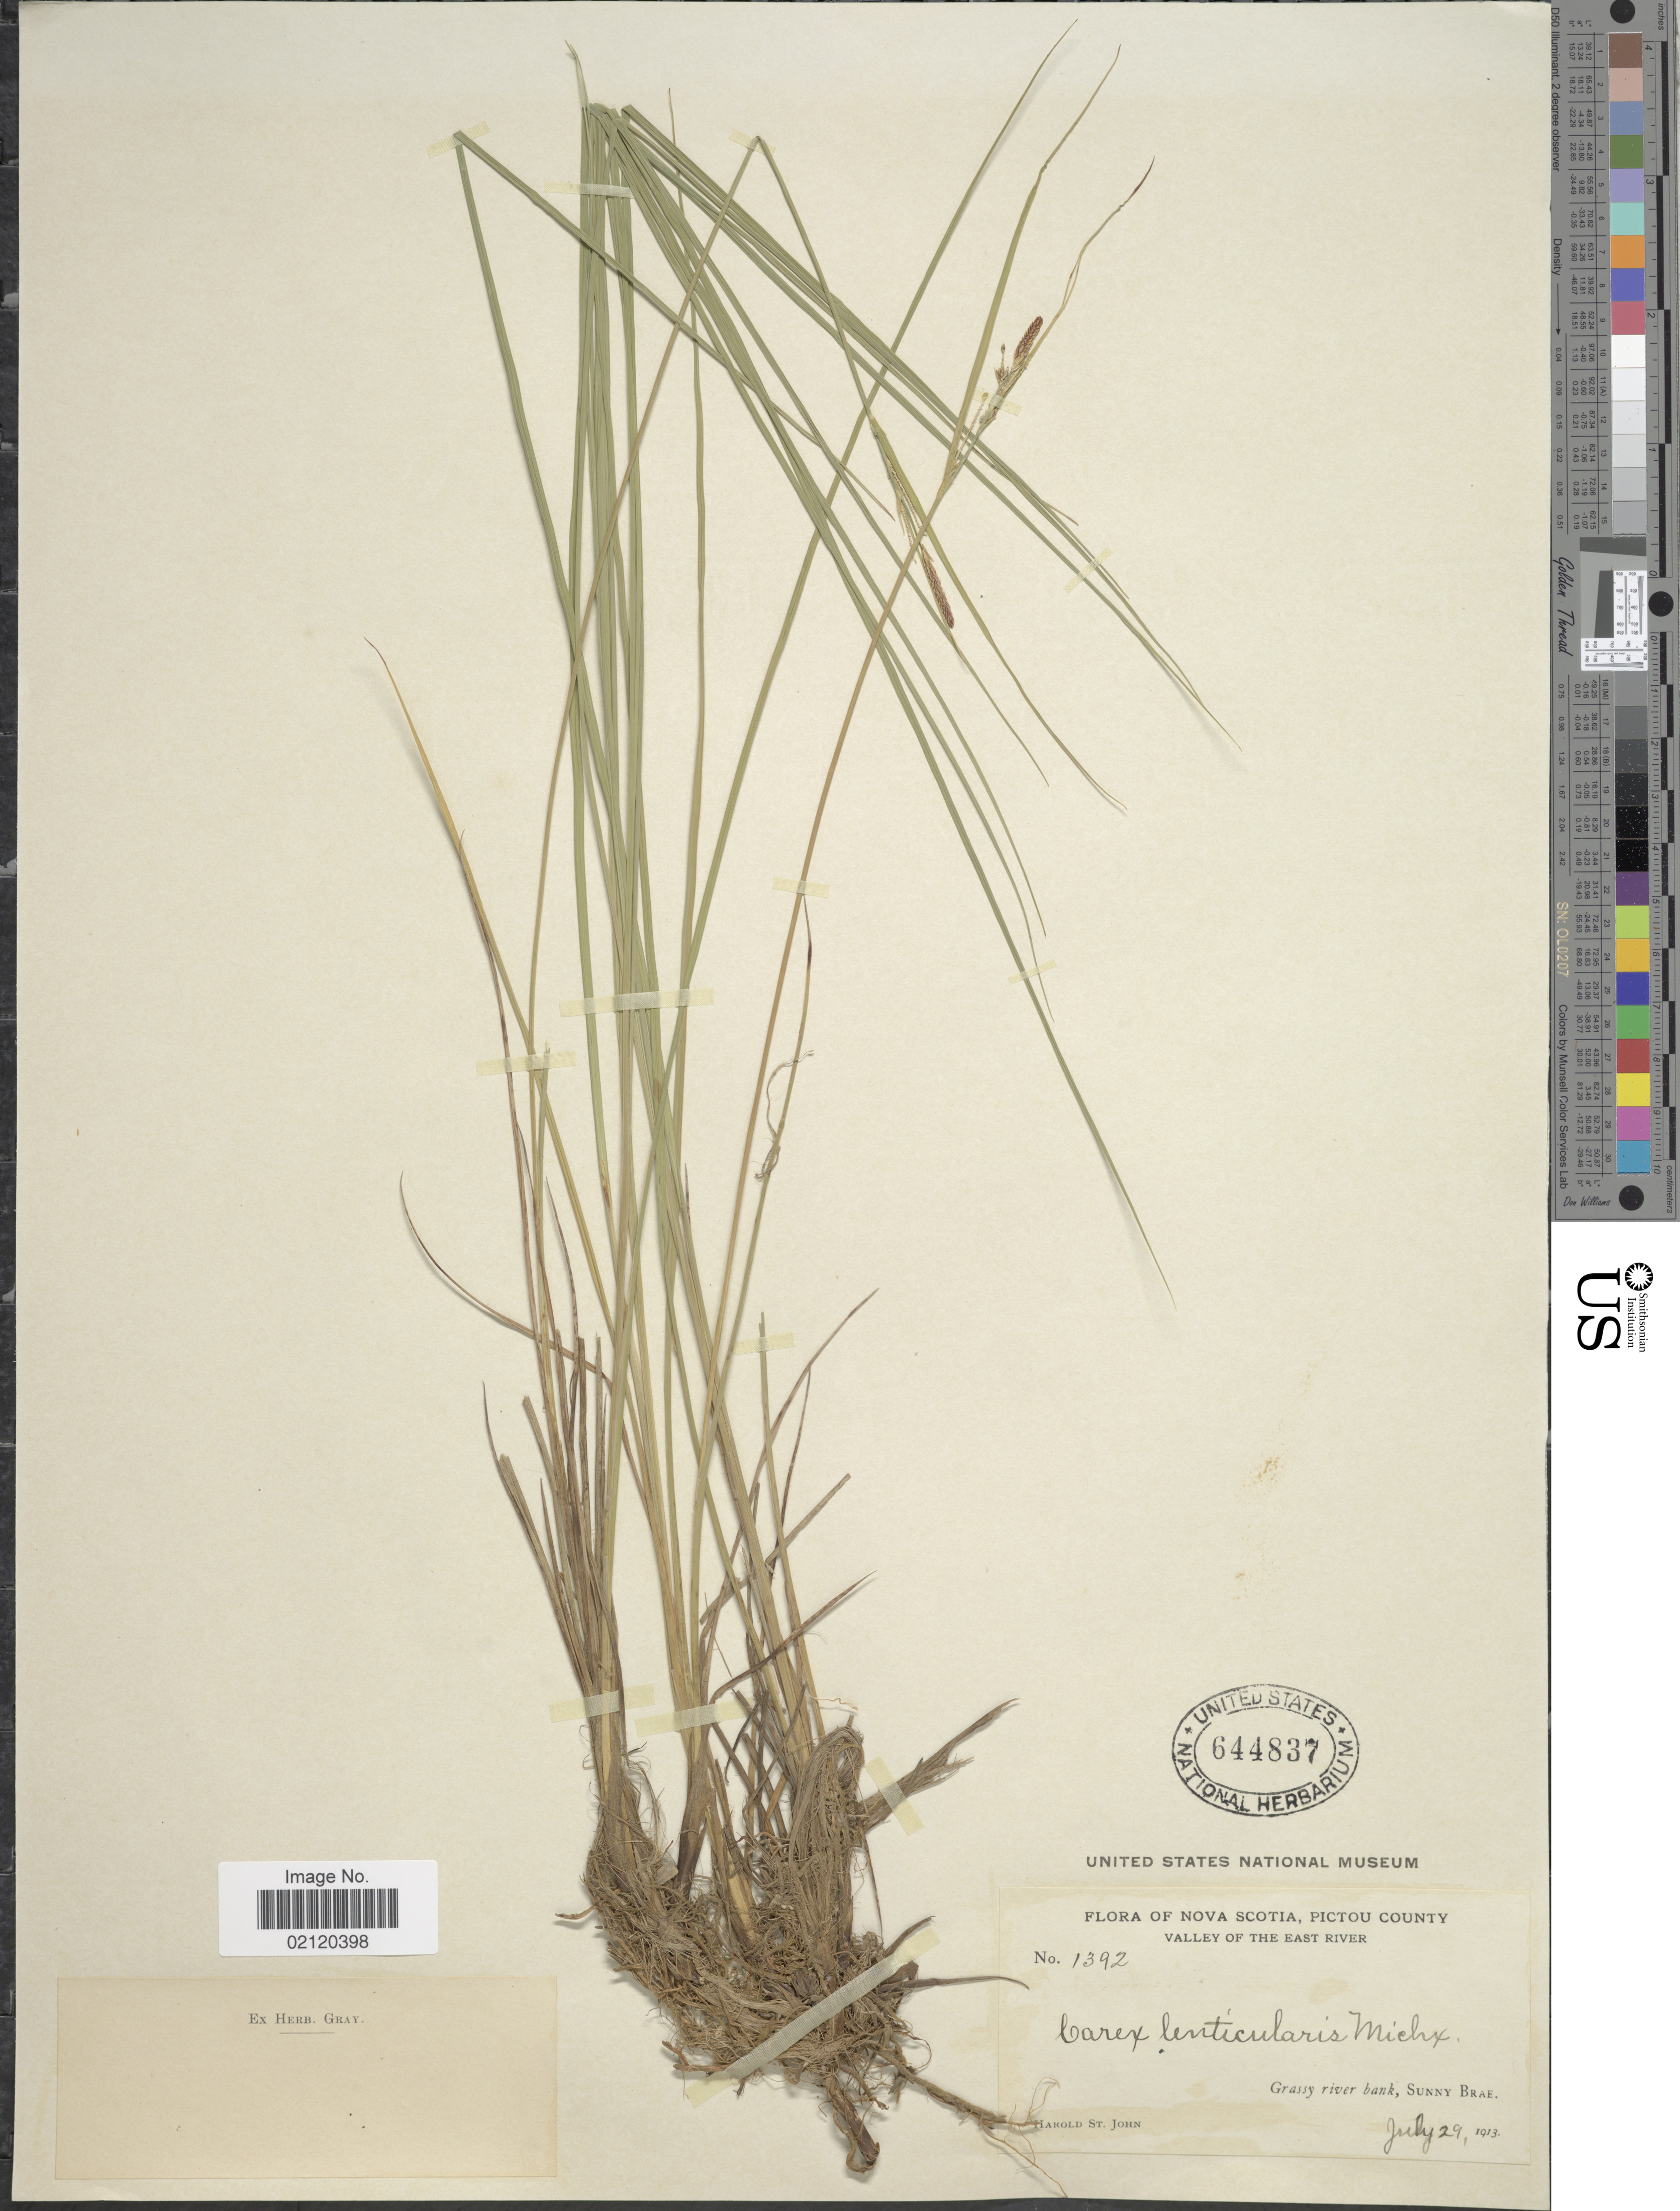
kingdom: Plantae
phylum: Tracheophyta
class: Liliopsida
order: Poales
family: Cyperaceae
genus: Carex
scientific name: Carex lenticularis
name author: Michx.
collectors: H. St. John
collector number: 1392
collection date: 1913-07-29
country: Canada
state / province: Nova Scotia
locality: Pictou County, Valley of the East River, Grassy River Bank, Sunny Brae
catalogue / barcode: US 644837